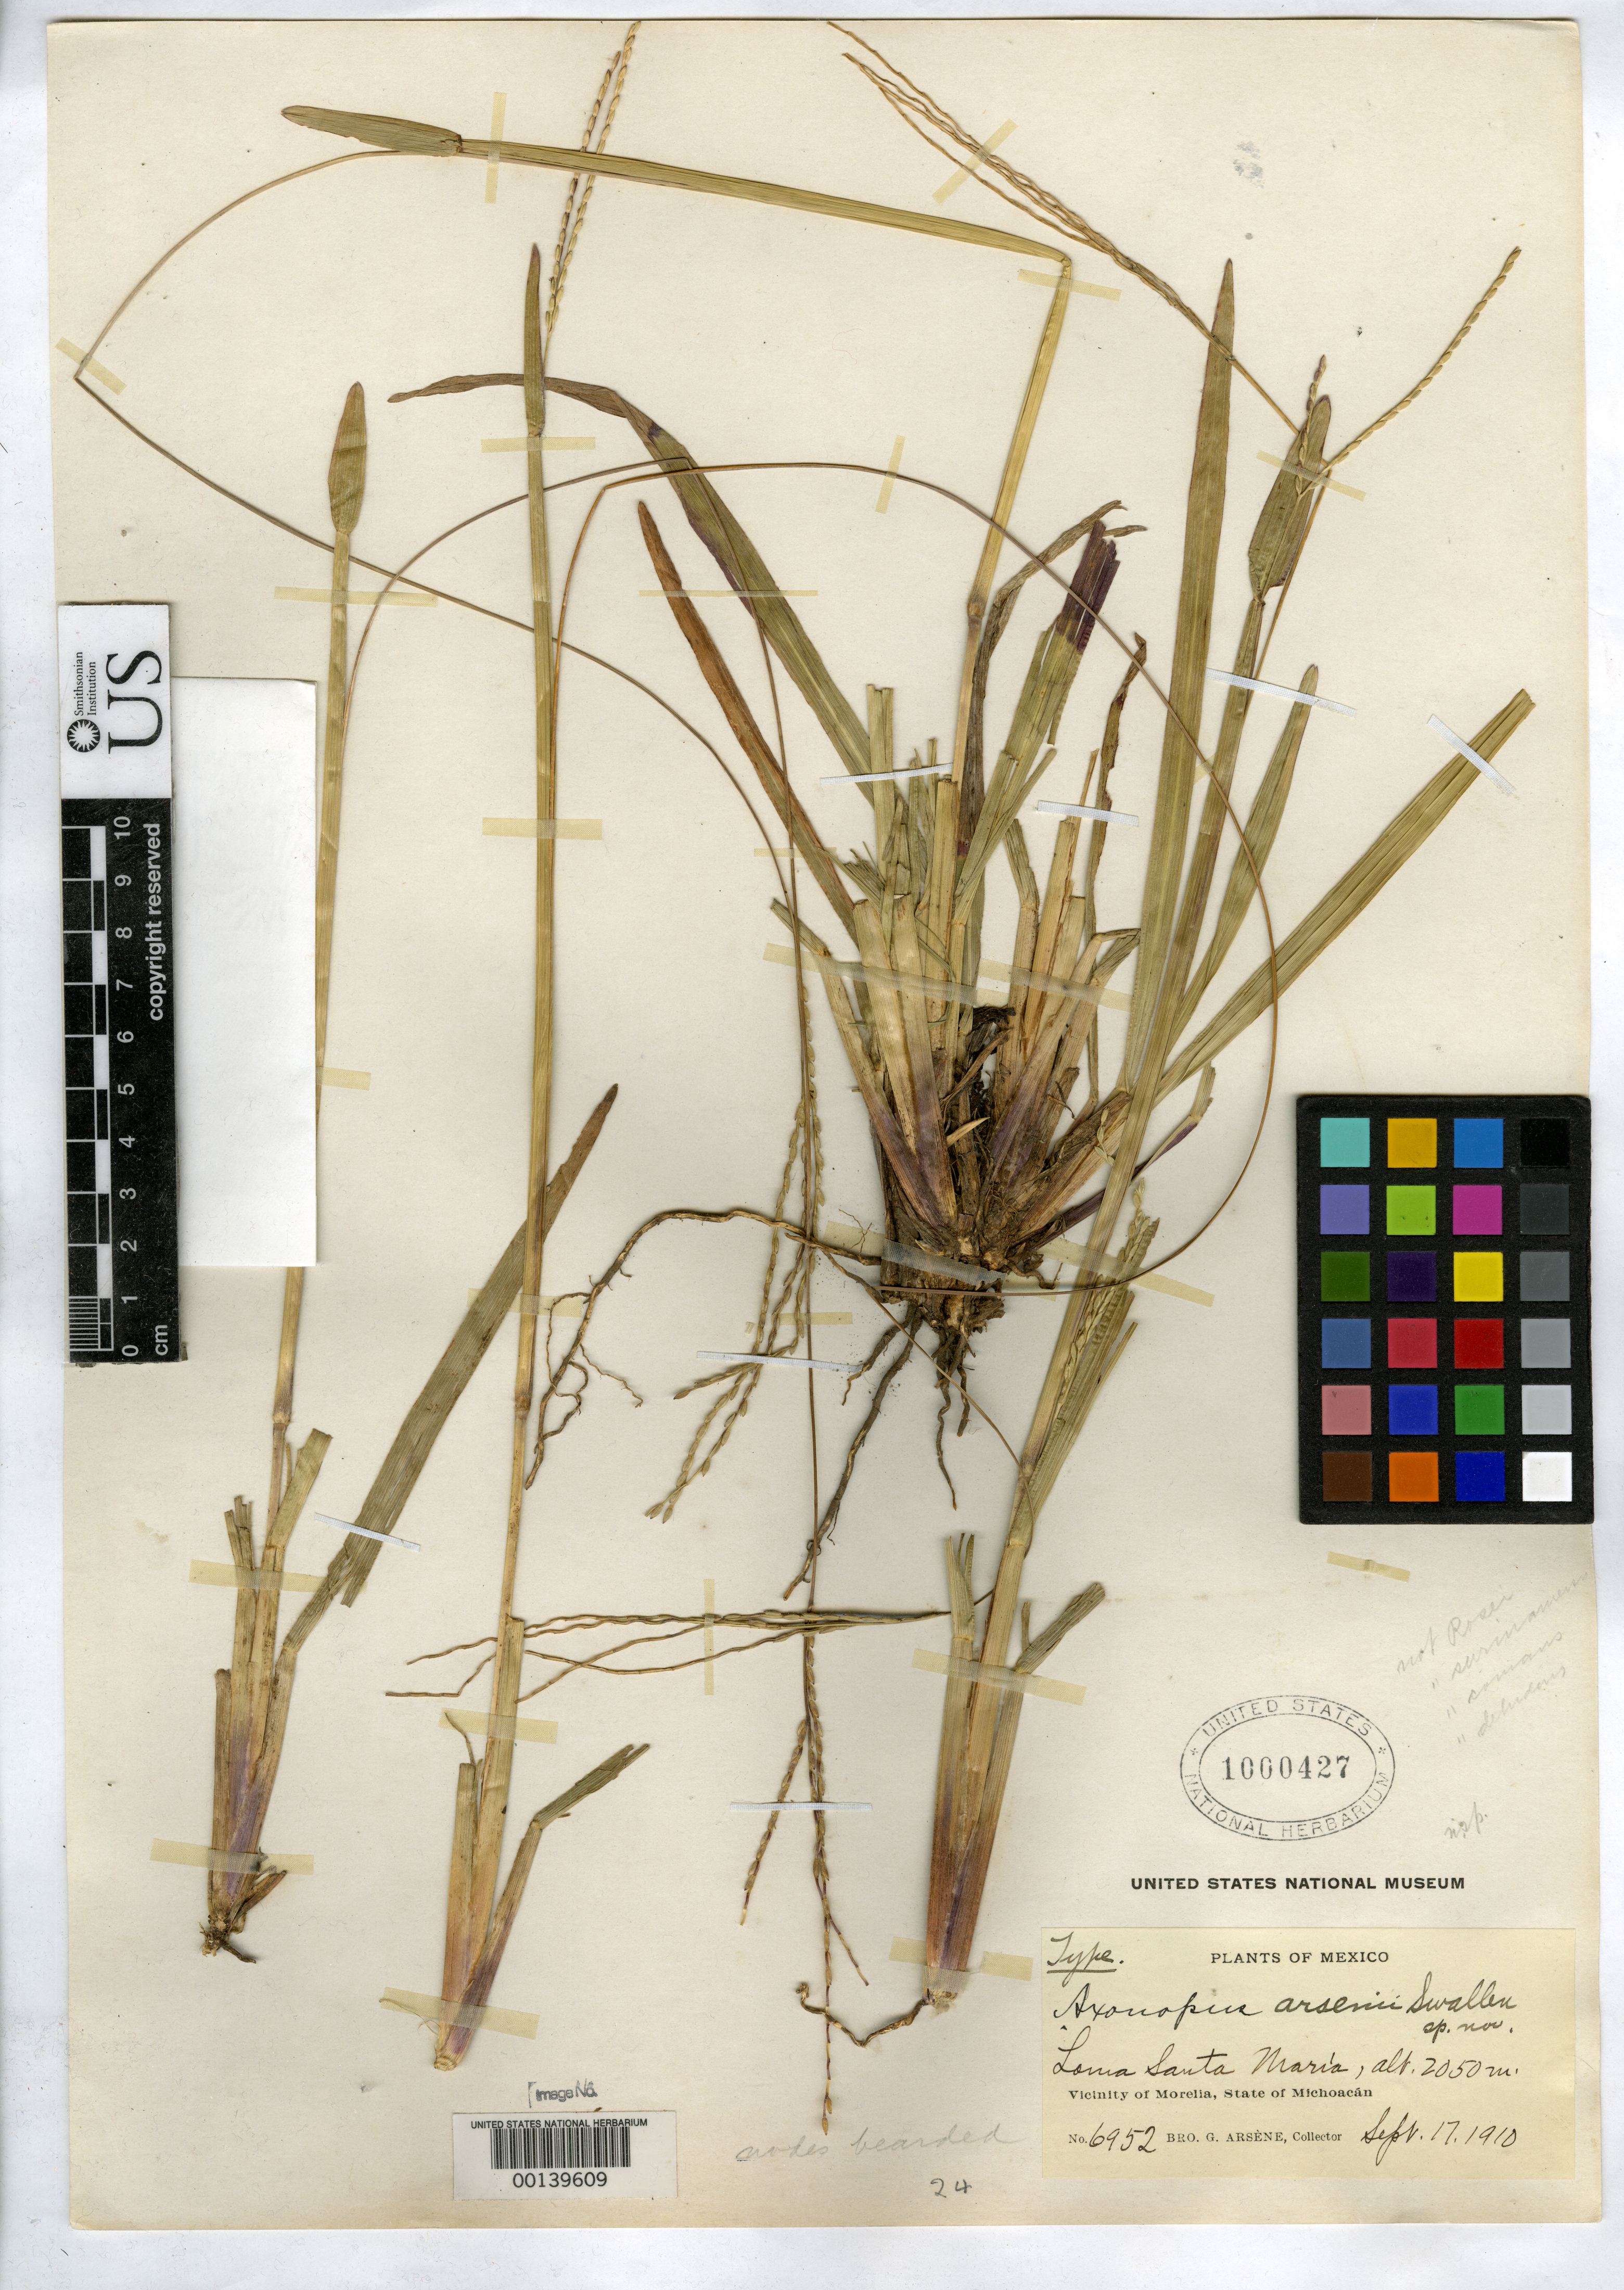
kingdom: Plantae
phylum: Tracheophyta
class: Liliopsida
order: Poales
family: Poaceae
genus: Axonopus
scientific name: Axonopus arsenei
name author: Swallen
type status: Holotype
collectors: Bro. G. Arsène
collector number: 6952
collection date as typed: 17 Sep 1910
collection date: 1910-09-17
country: Mexico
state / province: Michoacán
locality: Loma Santa Maria, vicinity of Morelia.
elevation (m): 2050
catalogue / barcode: US 1000427